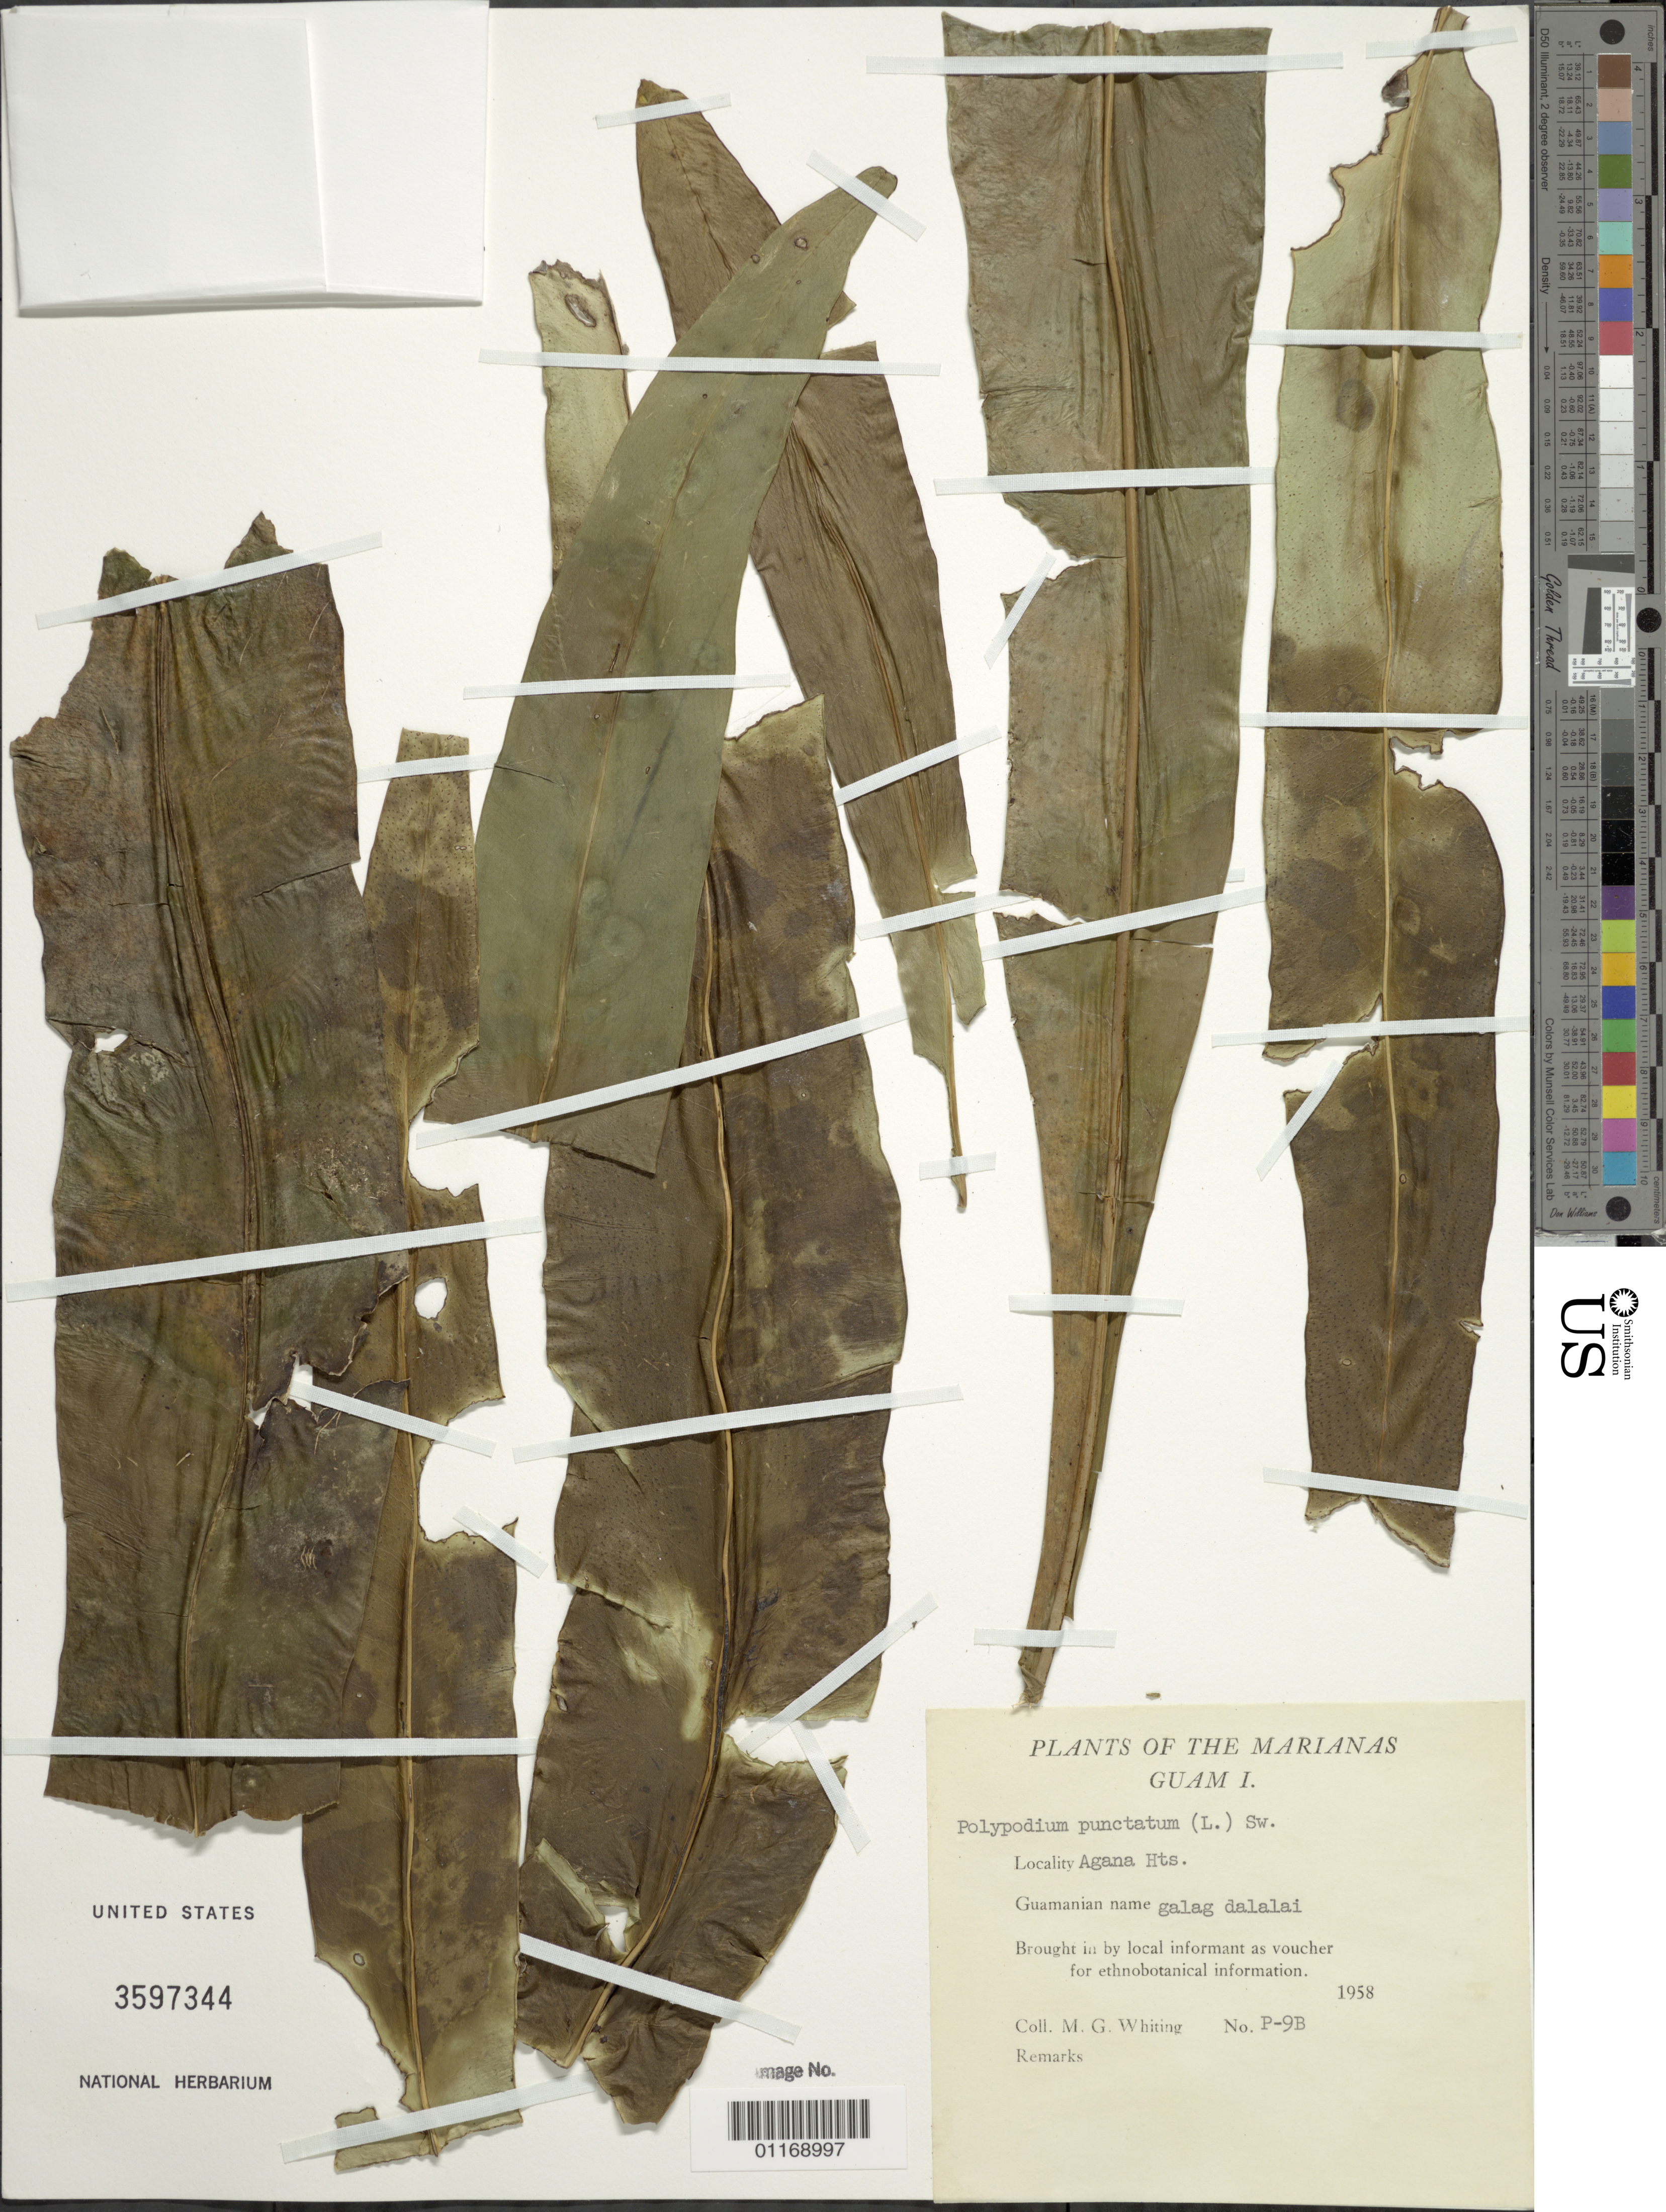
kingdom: Plantae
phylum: Tracheophyta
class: Polypodiopsida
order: Polypodiales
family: Polypodiaceae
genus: Microsorum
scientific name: Microsorum punctatum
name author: (L.) Copel.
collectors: M. Whiting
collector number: P-9B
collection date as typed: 1958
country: Guam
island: Guam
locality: Agana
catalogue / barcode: US 3597344